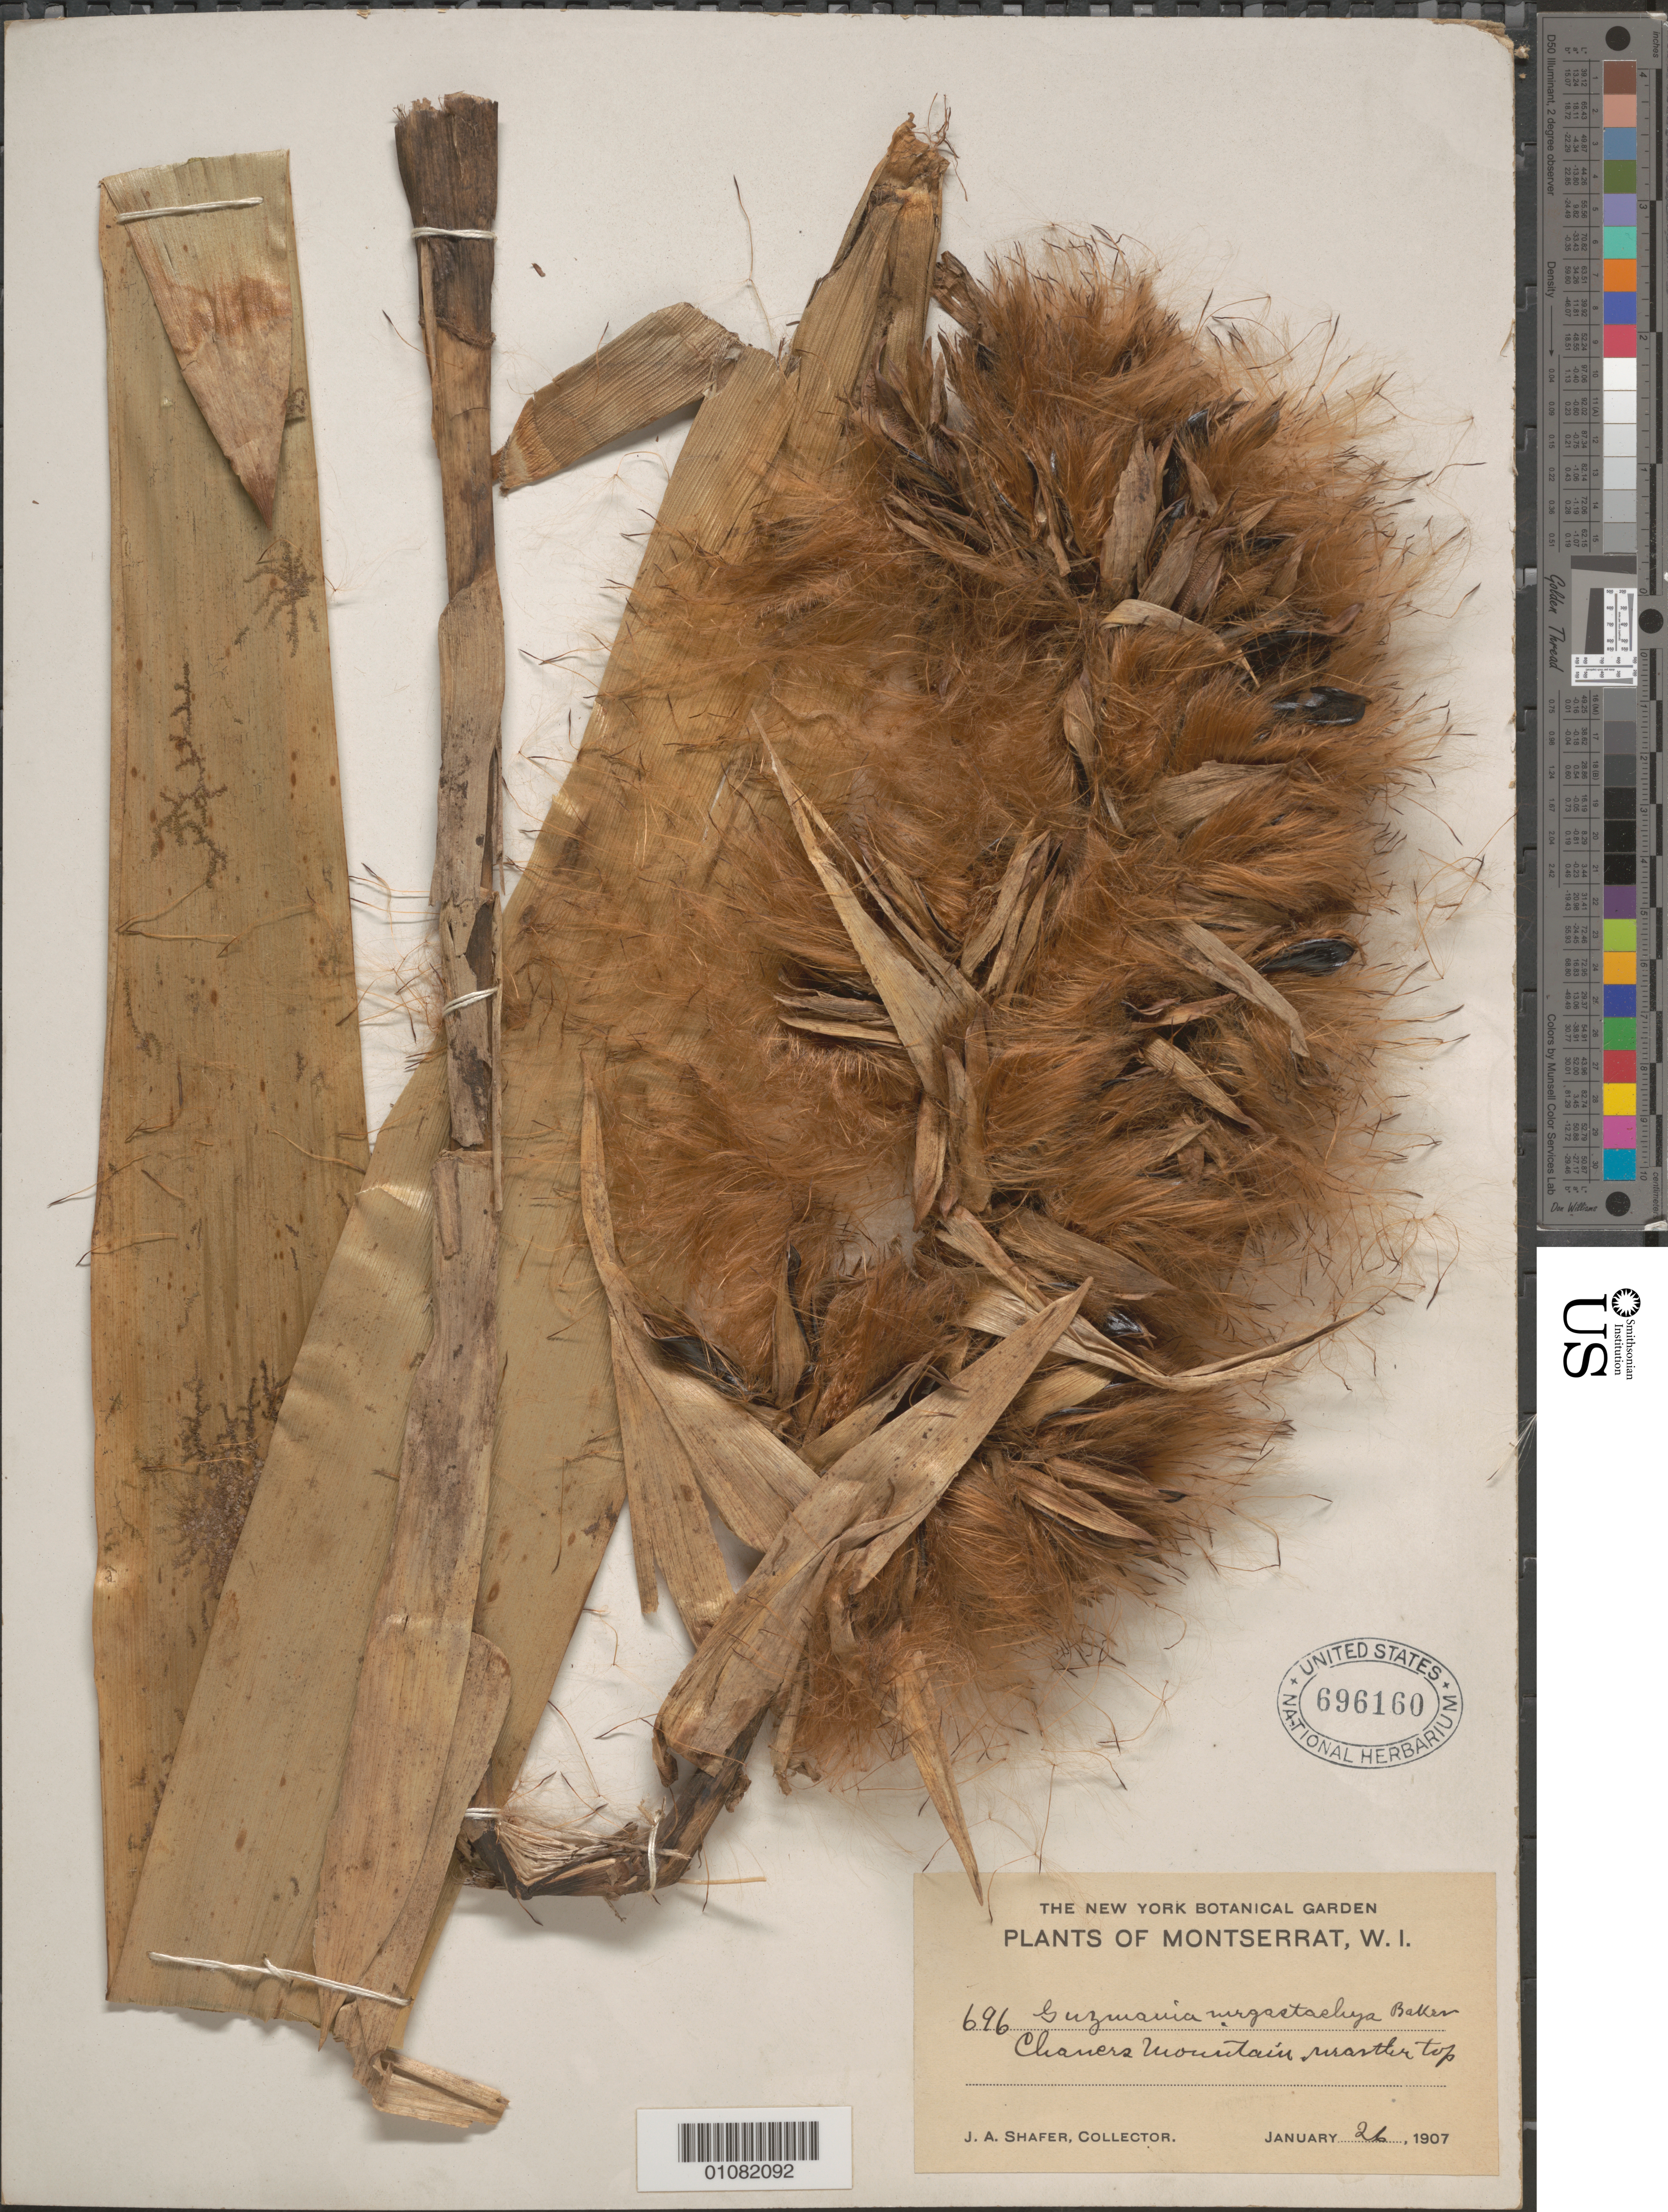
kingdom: Plantae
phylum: Tracheophyta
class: Liliopsida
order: Poales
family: Bromeliaceae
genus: Guzmania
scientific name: Guzmania megastachya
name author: (Baker) Mez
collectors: J. A. Shafer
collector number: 696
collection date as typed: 26 Jan 1907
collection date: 1907-01-26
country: Montserrat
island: Montserrat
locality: Chances Mountain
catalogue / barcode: US 696160